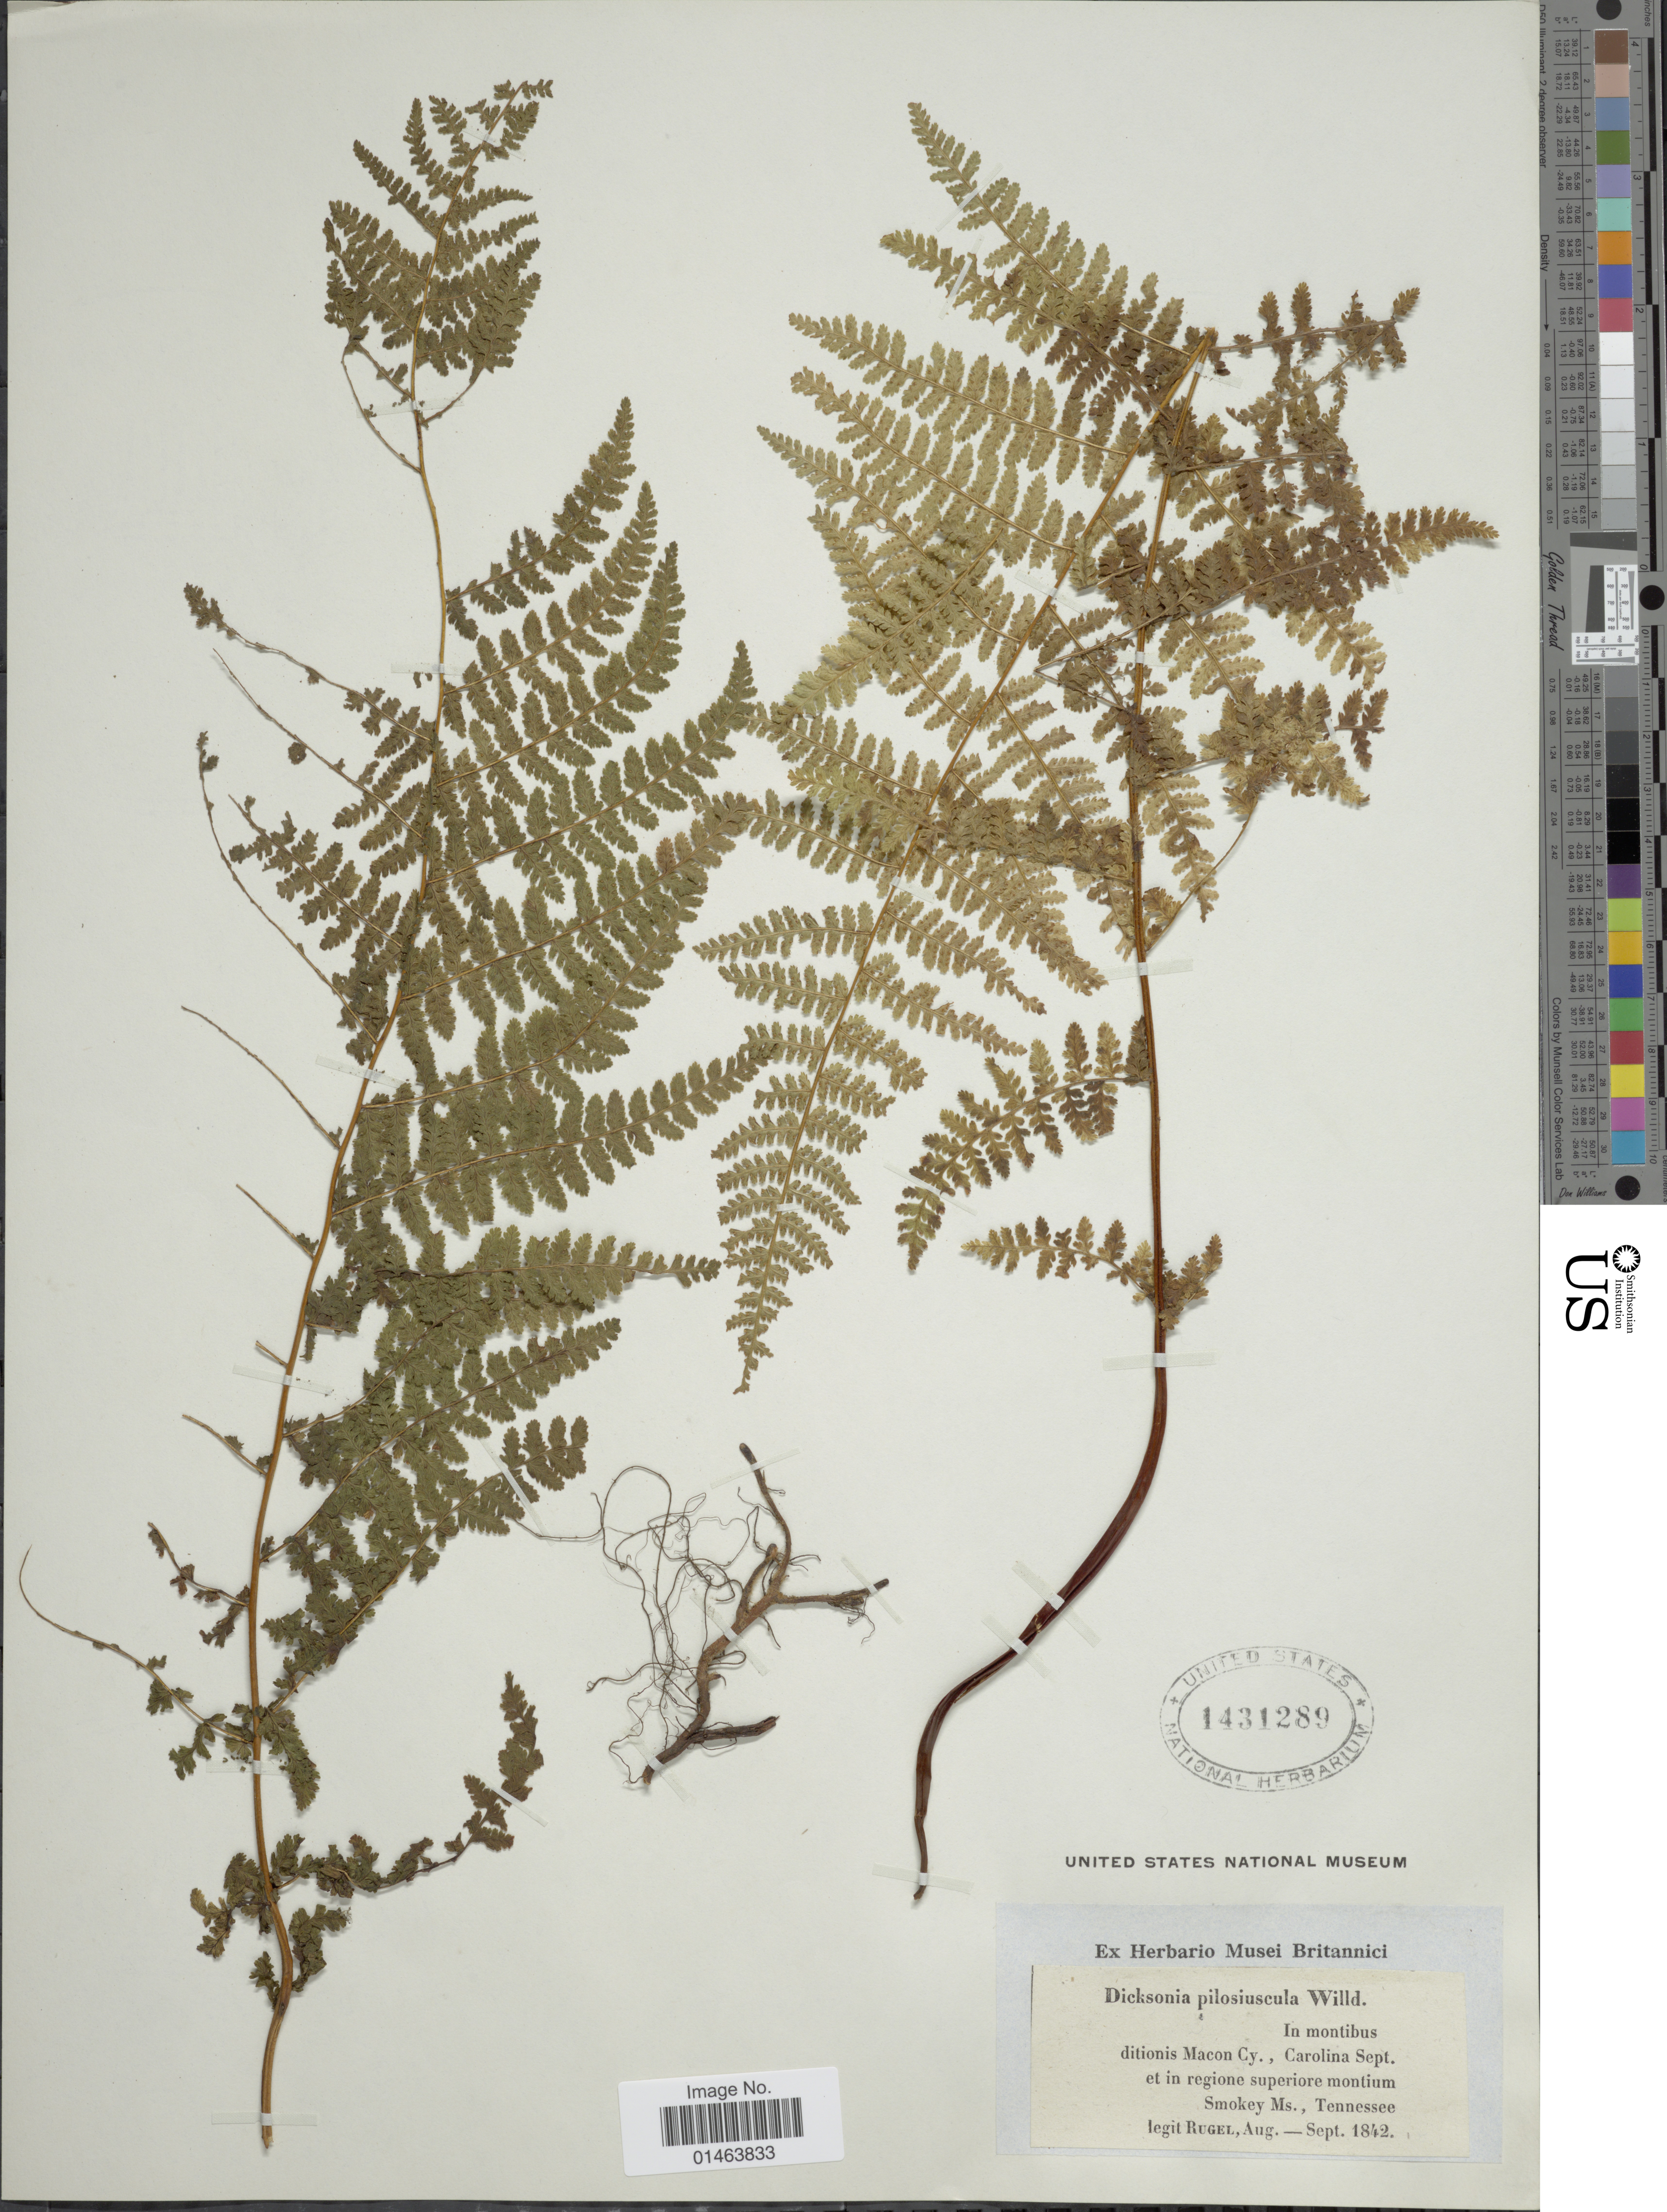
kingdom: Plantae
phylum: Tracheophyta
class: Polypodiopsida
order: Polypodiales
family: Dennstaedtiaceae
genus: Dennstaedtia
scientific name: Dennstaedtia punctilobula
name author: (Michx.) T. Moore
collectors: Rugel, --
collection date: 1842-09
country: United States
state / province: Tennessee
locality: In montibus ditionis Macon Cy.,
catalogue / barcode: US 1431289